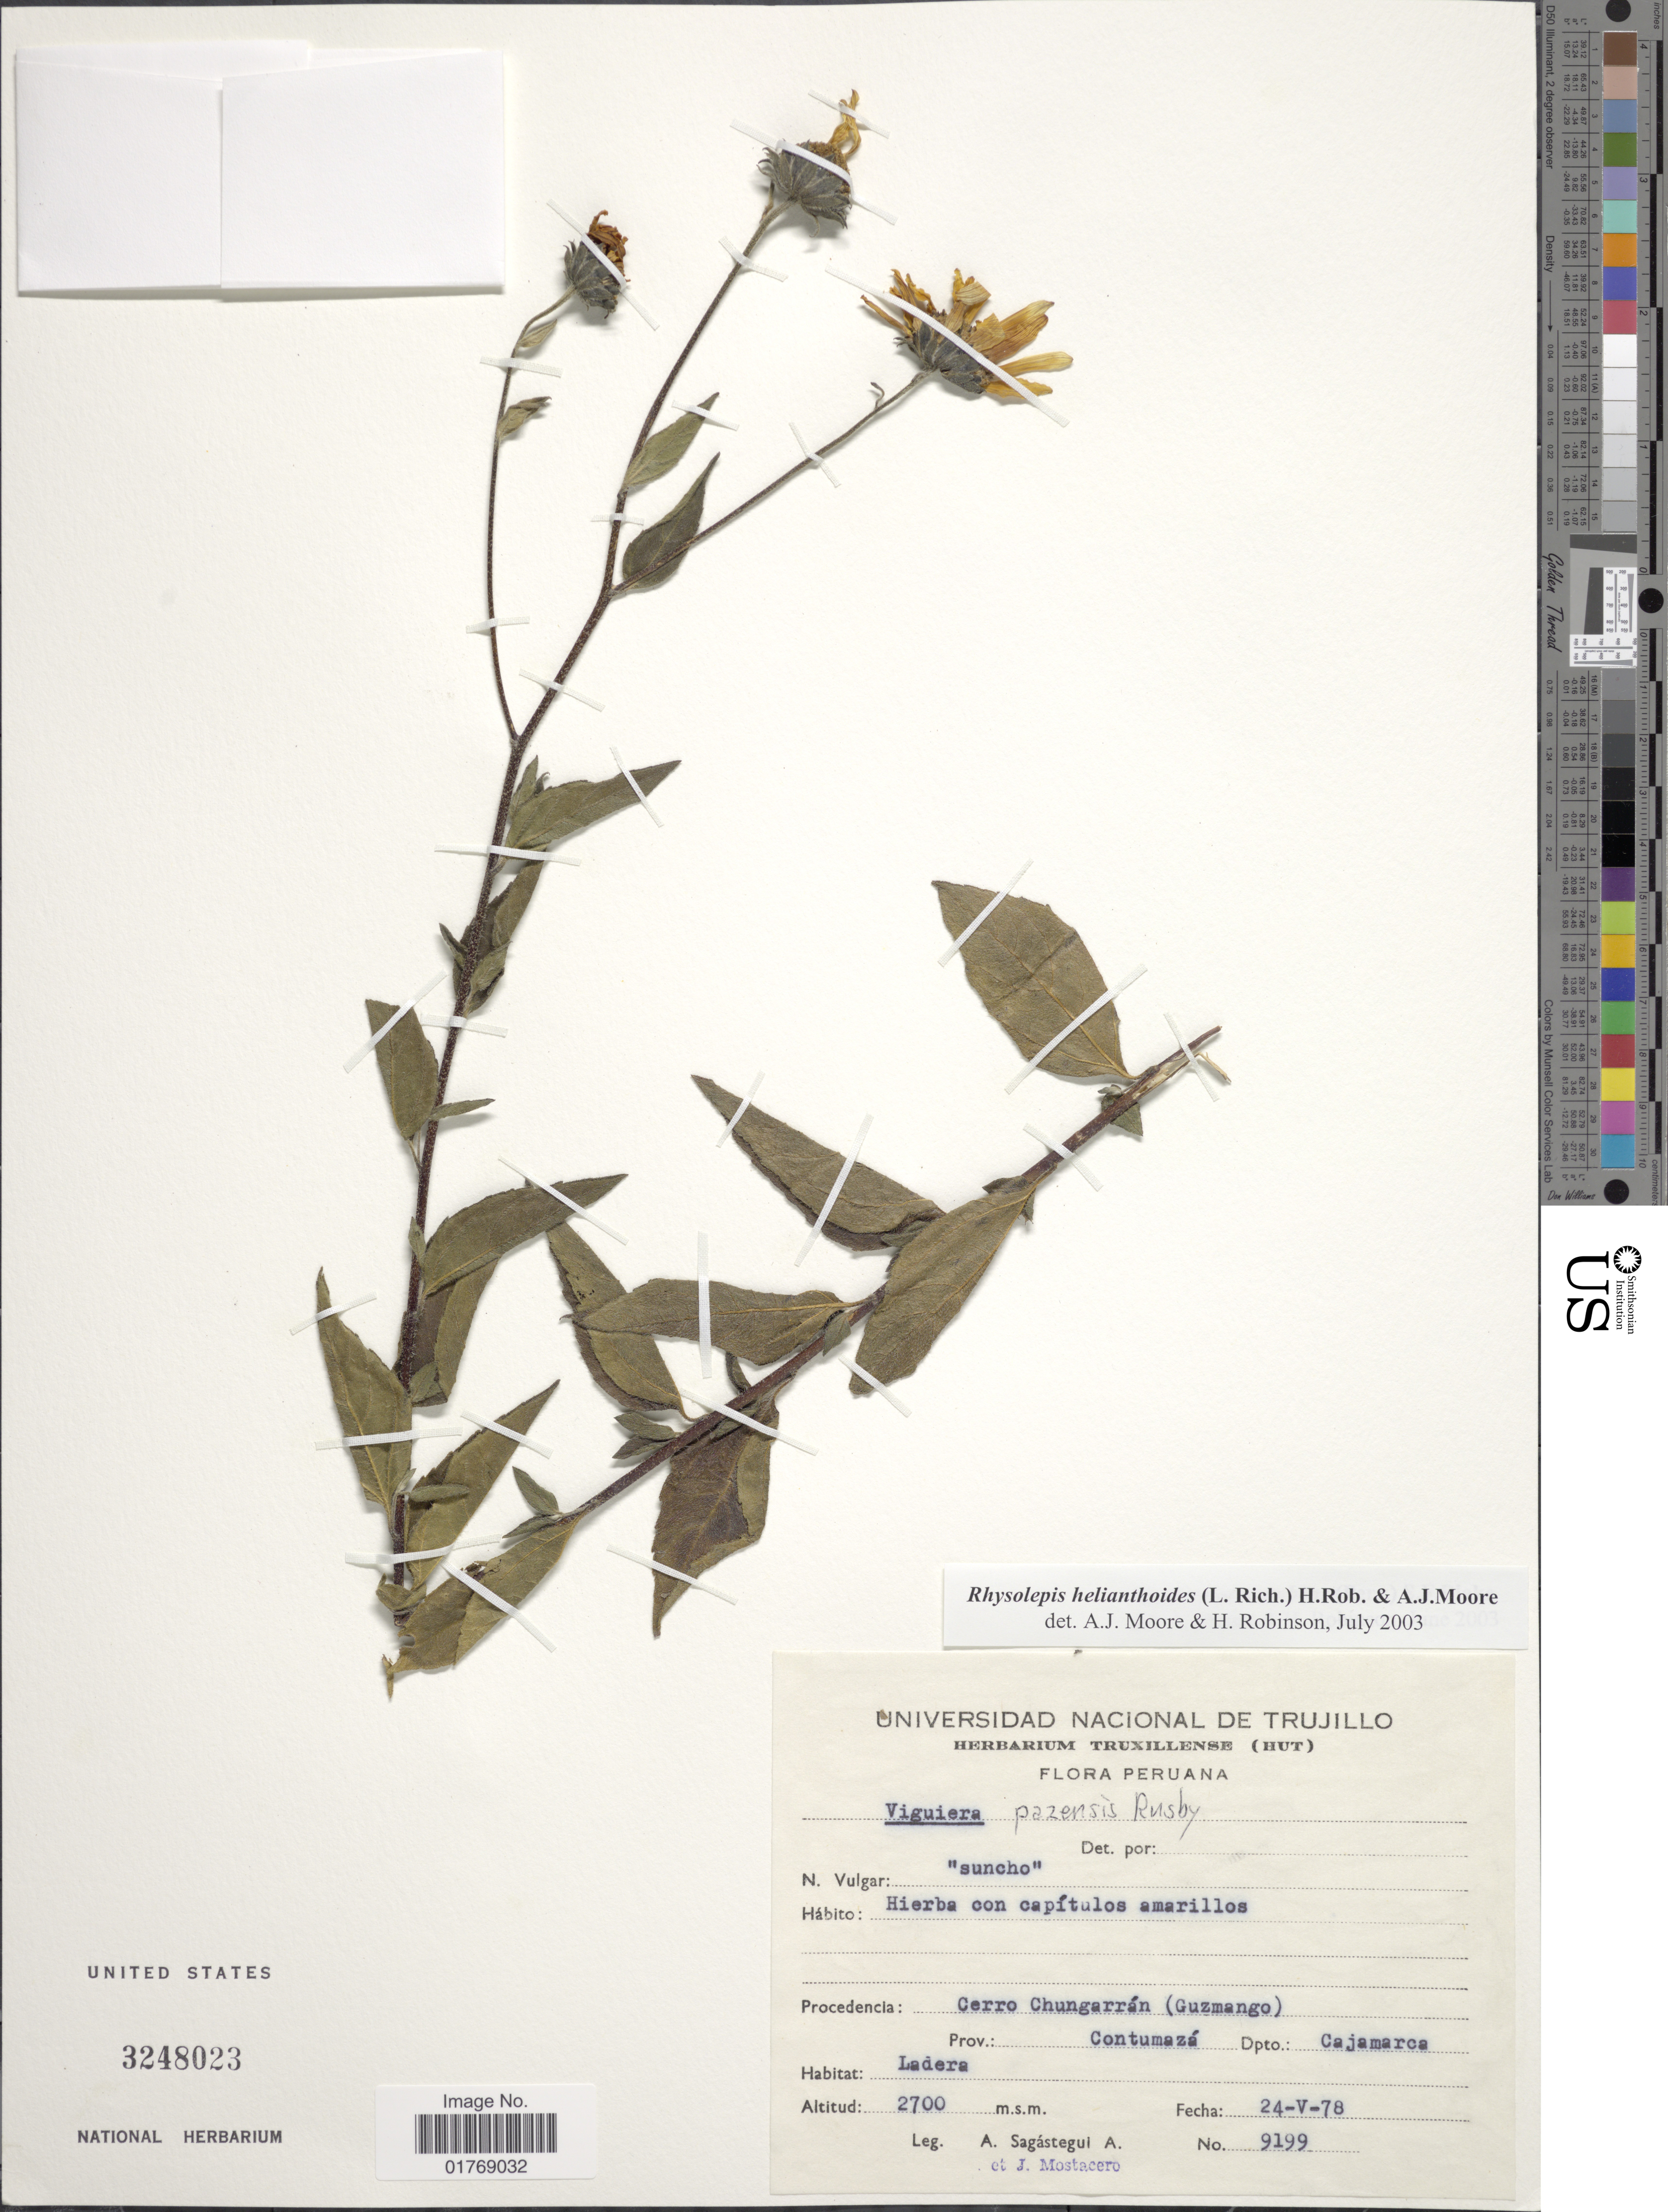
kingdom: Plantae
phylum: Tracheophyta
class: Magnoliopsida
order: Asterales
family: Asteraceae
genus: Viguiera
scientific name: Viguiera procumbens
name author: (Pers.) S.F. Blake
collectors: A. Sagástegui A. & J. Mostacero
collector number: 9199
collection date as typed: Transcribed d/m/y: 24/5/78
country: Peru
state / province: Cajamarca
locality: Cerro Chungarrán (Guzmango). Prov.: Contumazá. Dpto.: Cajamarca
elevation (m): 2700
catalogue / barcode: US 3248023